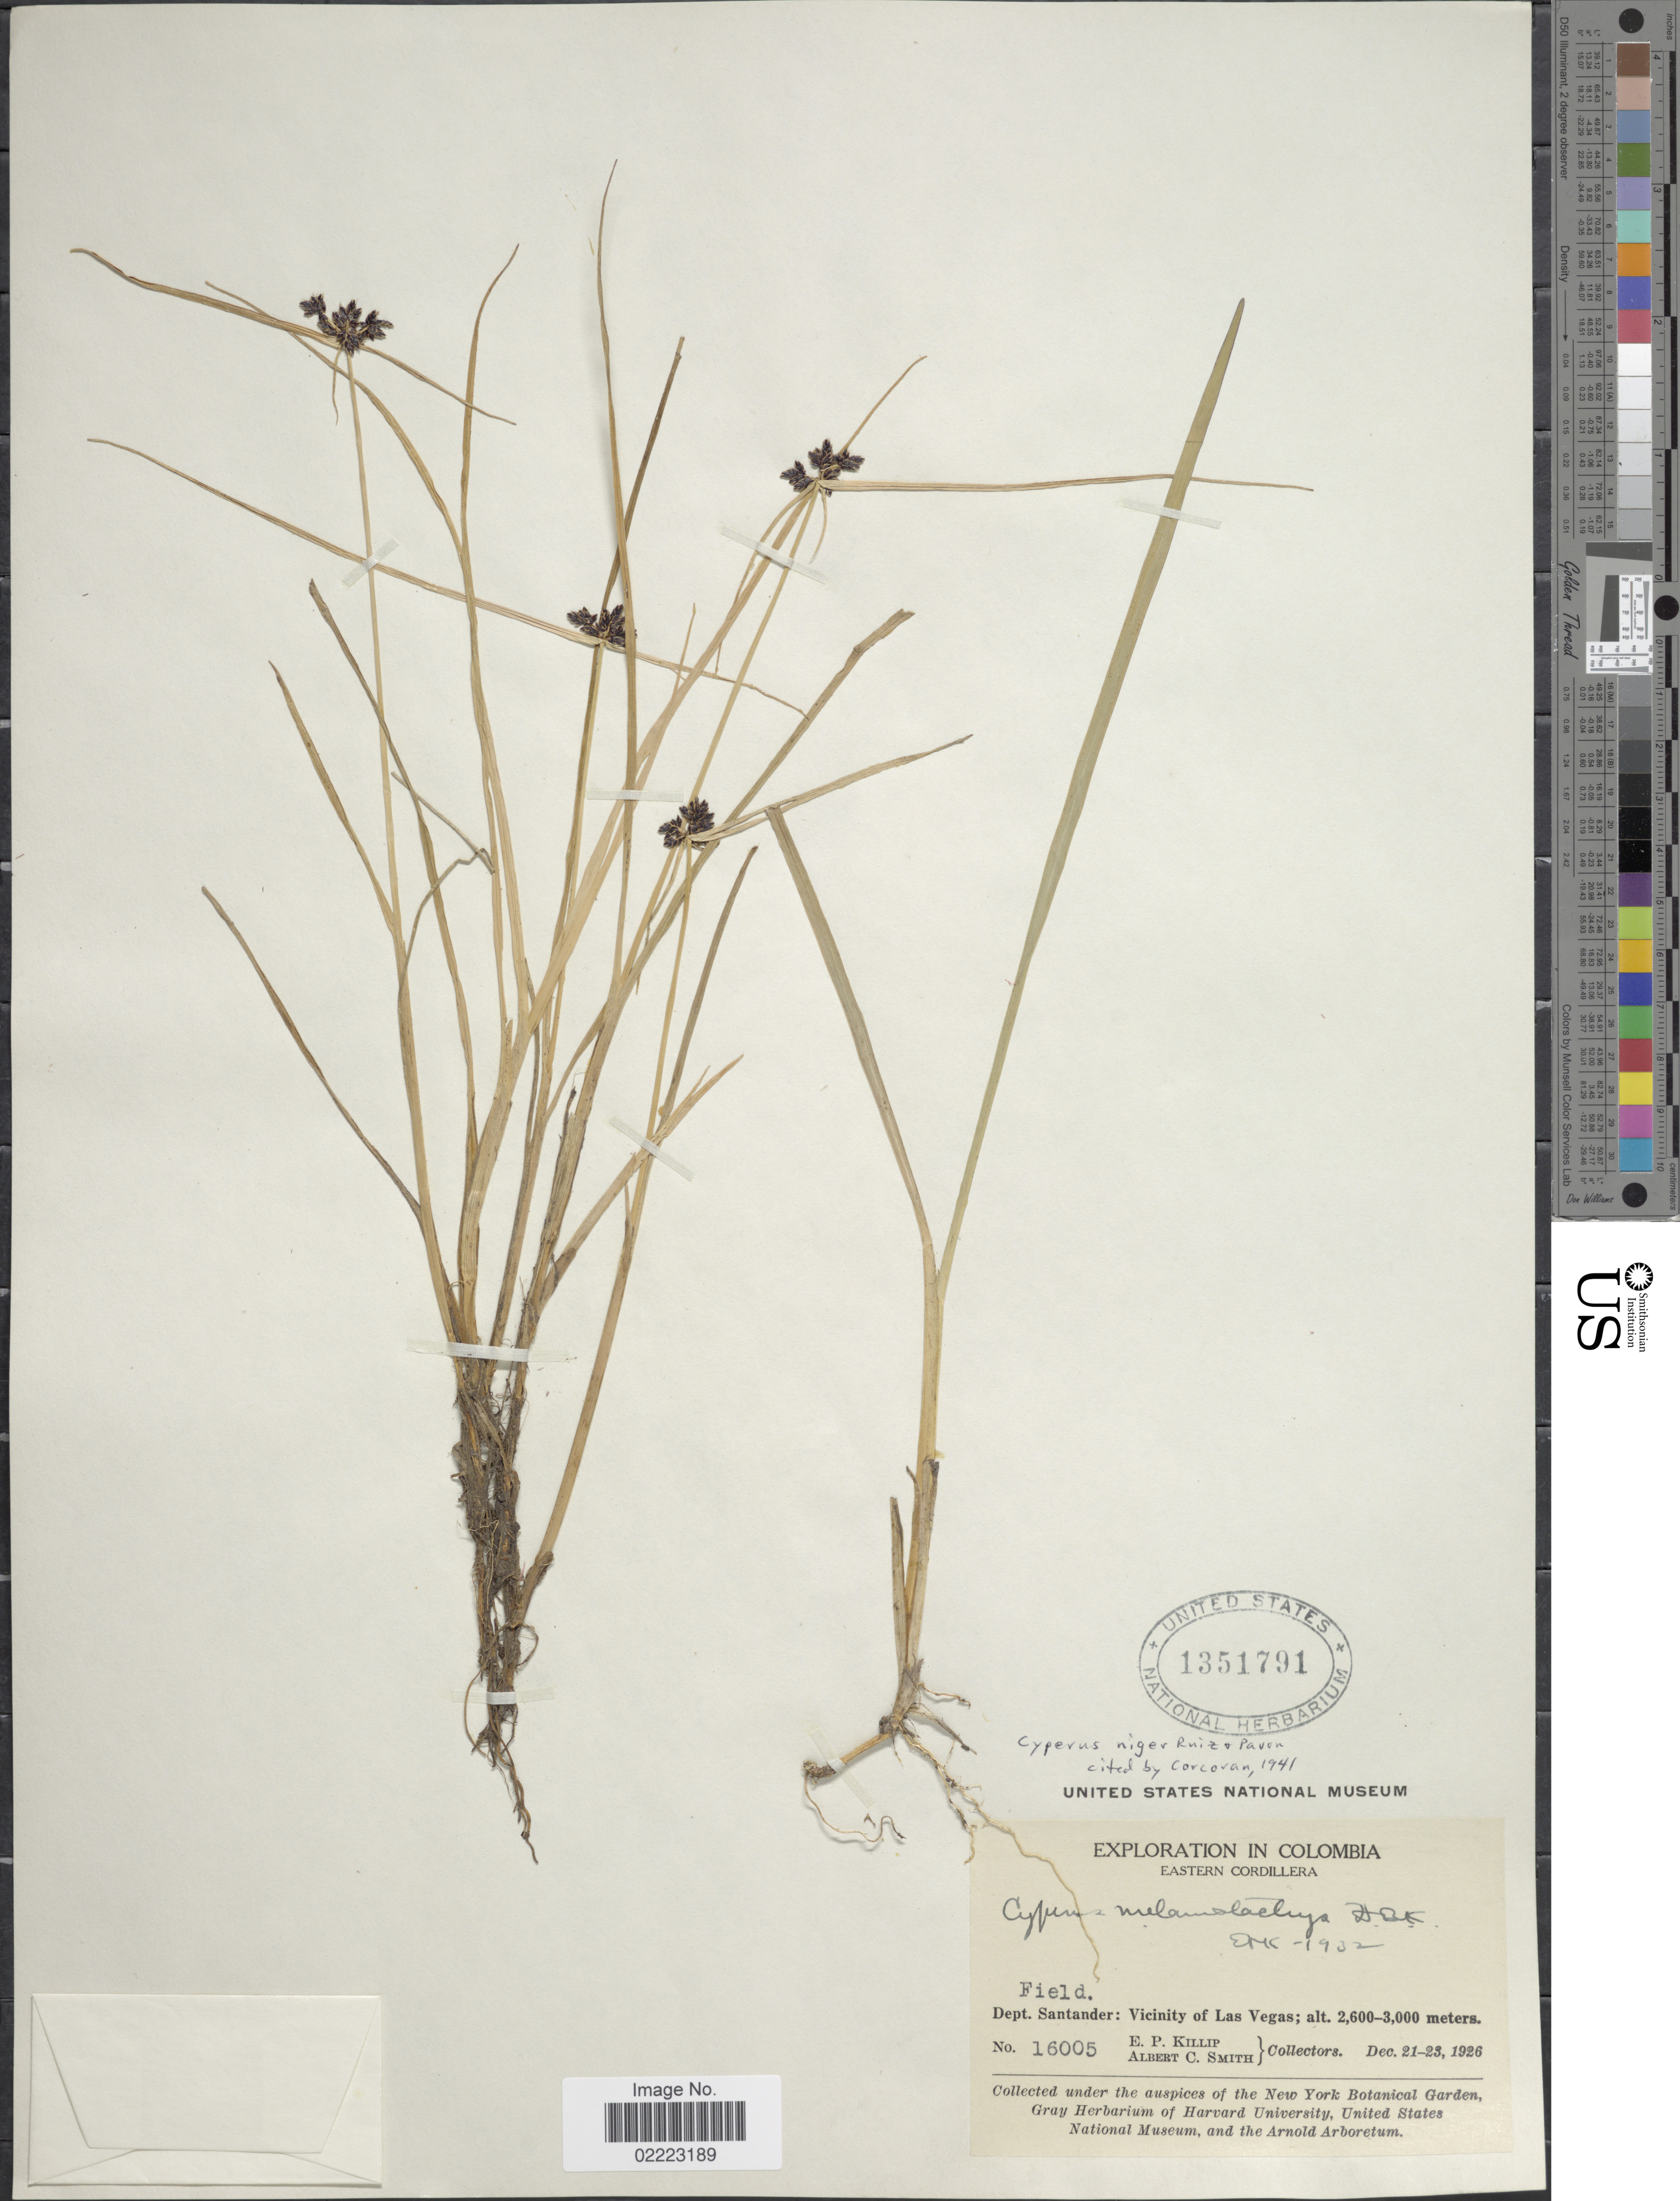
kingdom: Plantae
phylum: Tracheophyta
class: Liliopsida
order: Poales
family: Cyperaceae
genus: Cyperus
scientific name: Cyperus niger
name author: Ruiz & Pav.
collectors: E. P. Killip & A. C. Smith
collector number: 16005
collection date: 1926-12-21/1926-12-23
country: Colombia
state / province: Santander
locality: Eastern Cordillera, Field, Dept. Santander: Vicinity of Las Vegas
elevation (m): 2600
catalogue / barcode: US 1351791